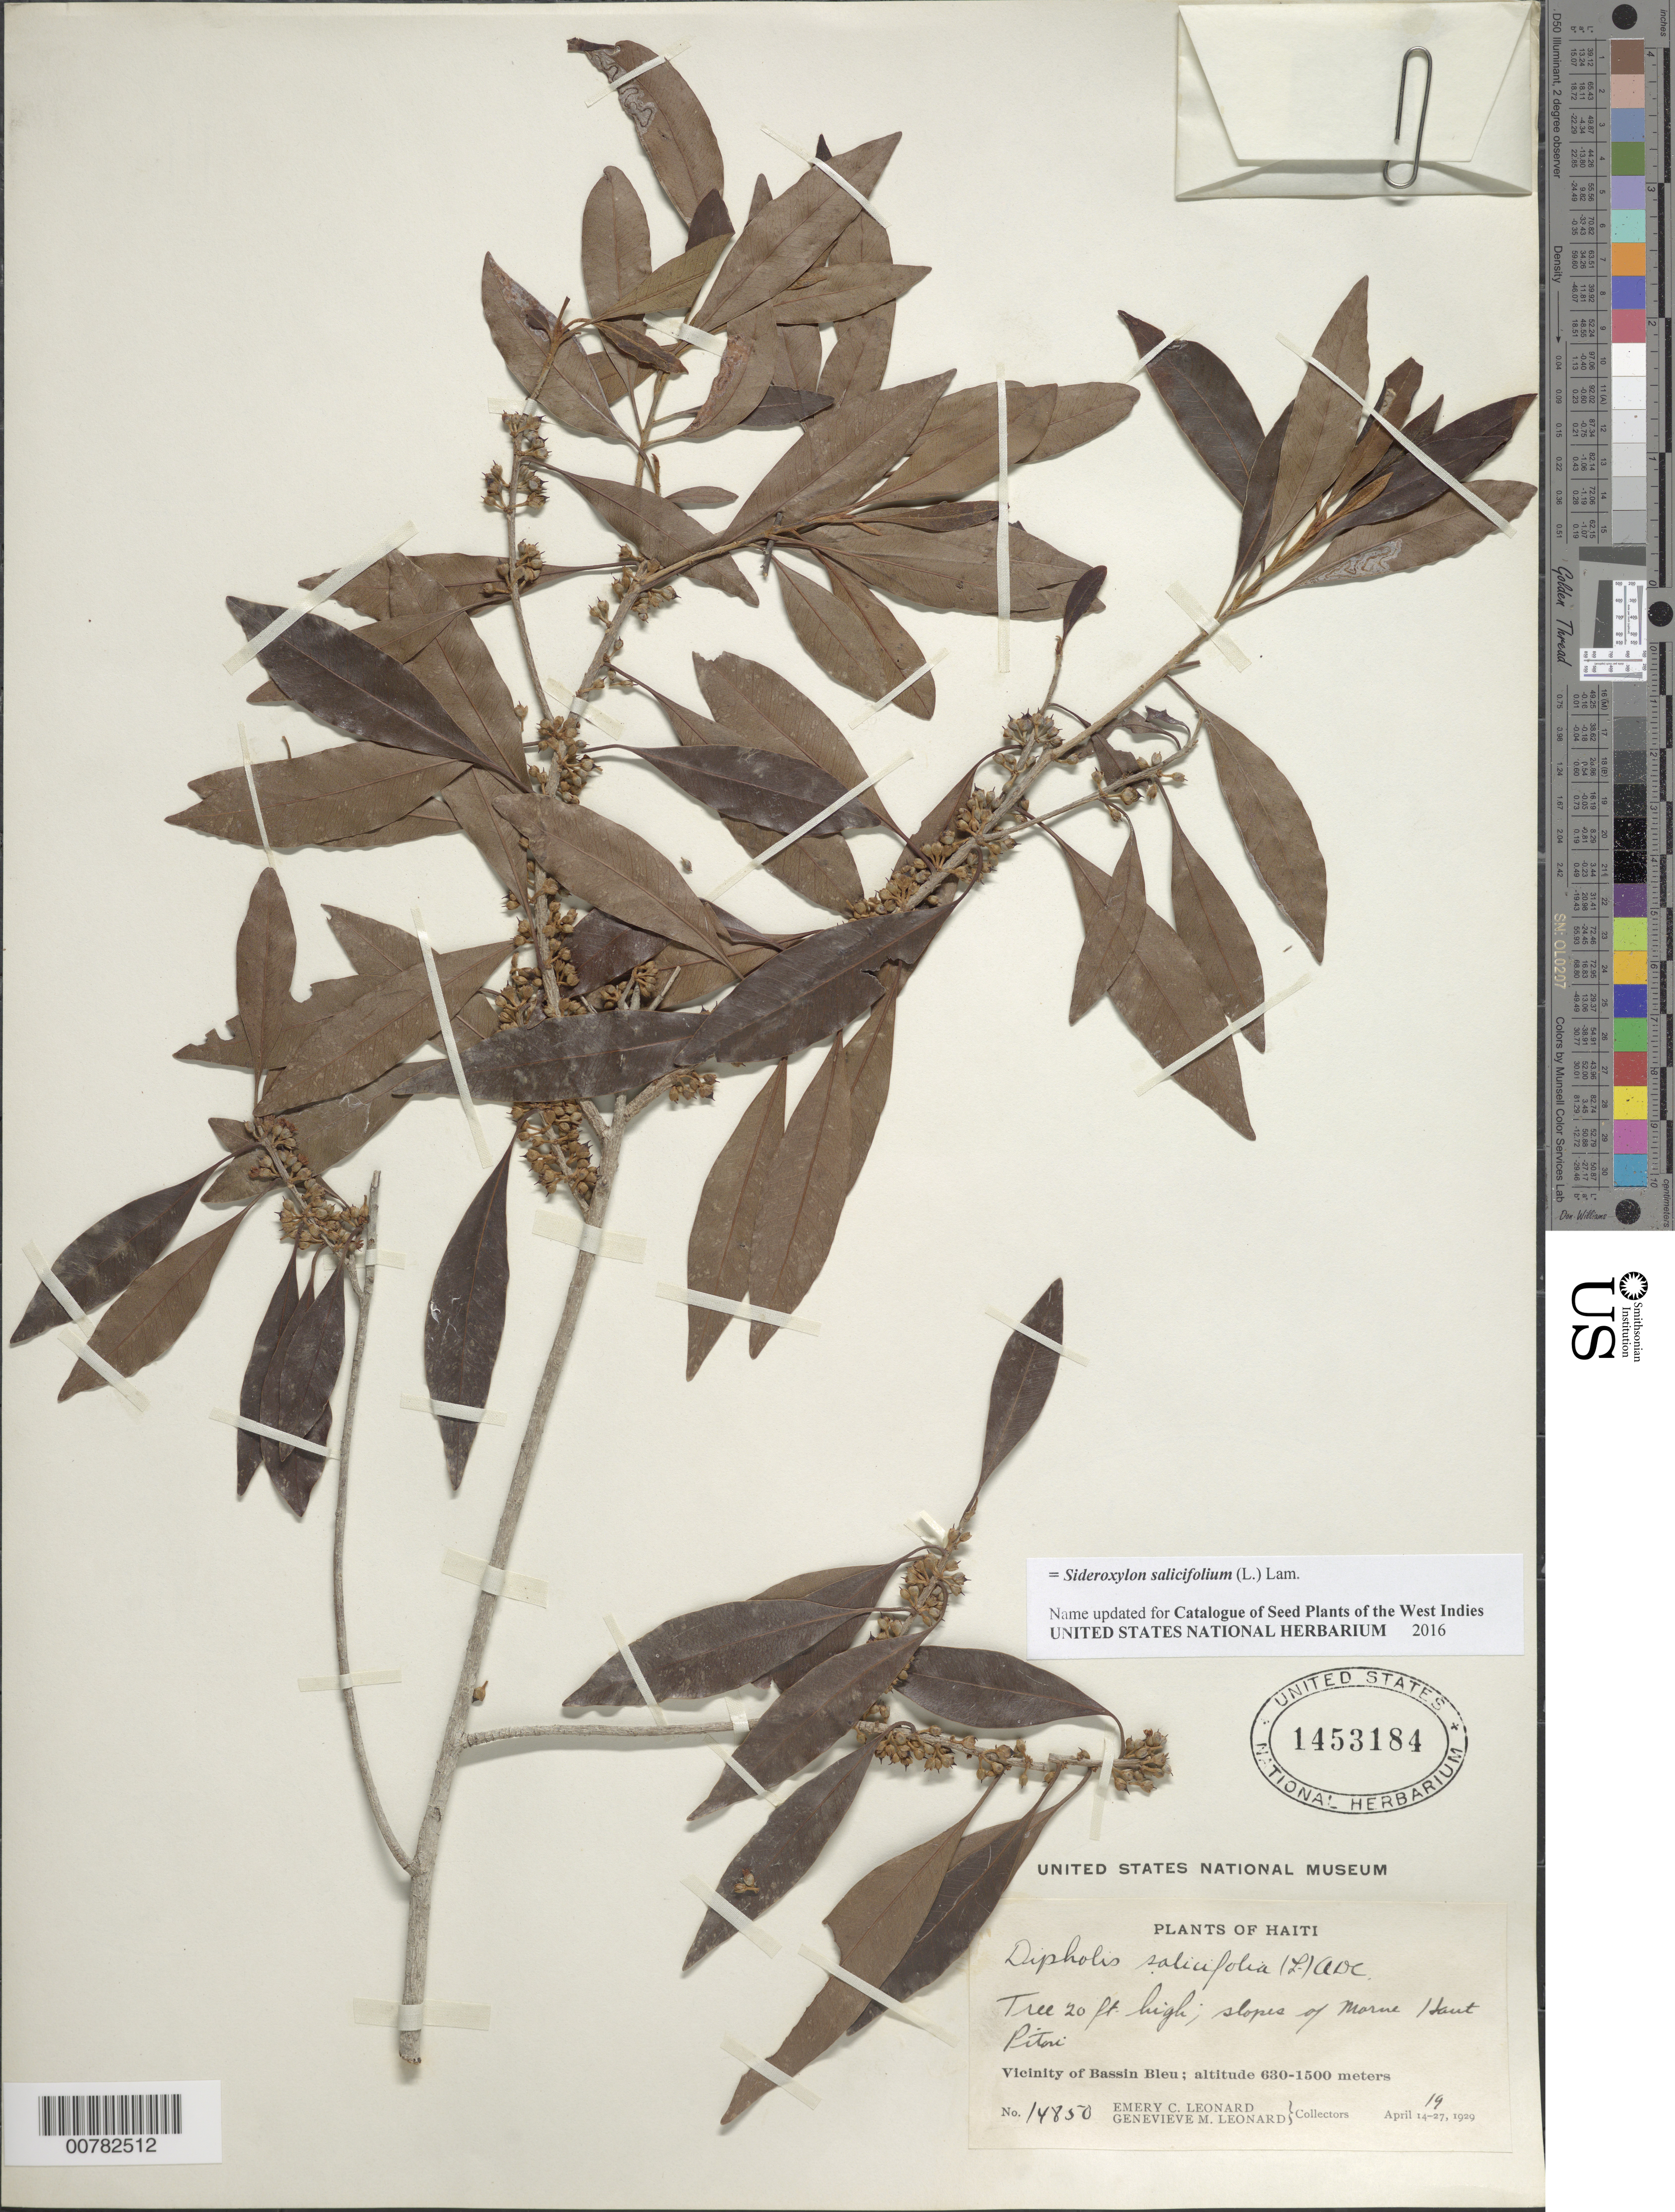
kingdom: Plantae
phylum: Tracheophyta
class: Magnoliopsida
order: Ericales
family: Sapotaceae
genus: Sideroxylon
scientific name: Sideroxylon salicifolium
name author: (L.) Lam.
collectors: E. C. Leonard & G. M. Leonard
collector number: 14850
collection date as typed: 19 Apr 1929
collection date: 1929-04-19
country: Haiti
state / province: Nord-Ouest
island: Hispaniola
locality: Vicinity of Bassin Bleu, slopes of Morne Haut Piton.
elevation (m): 630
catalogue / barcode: US 1453184